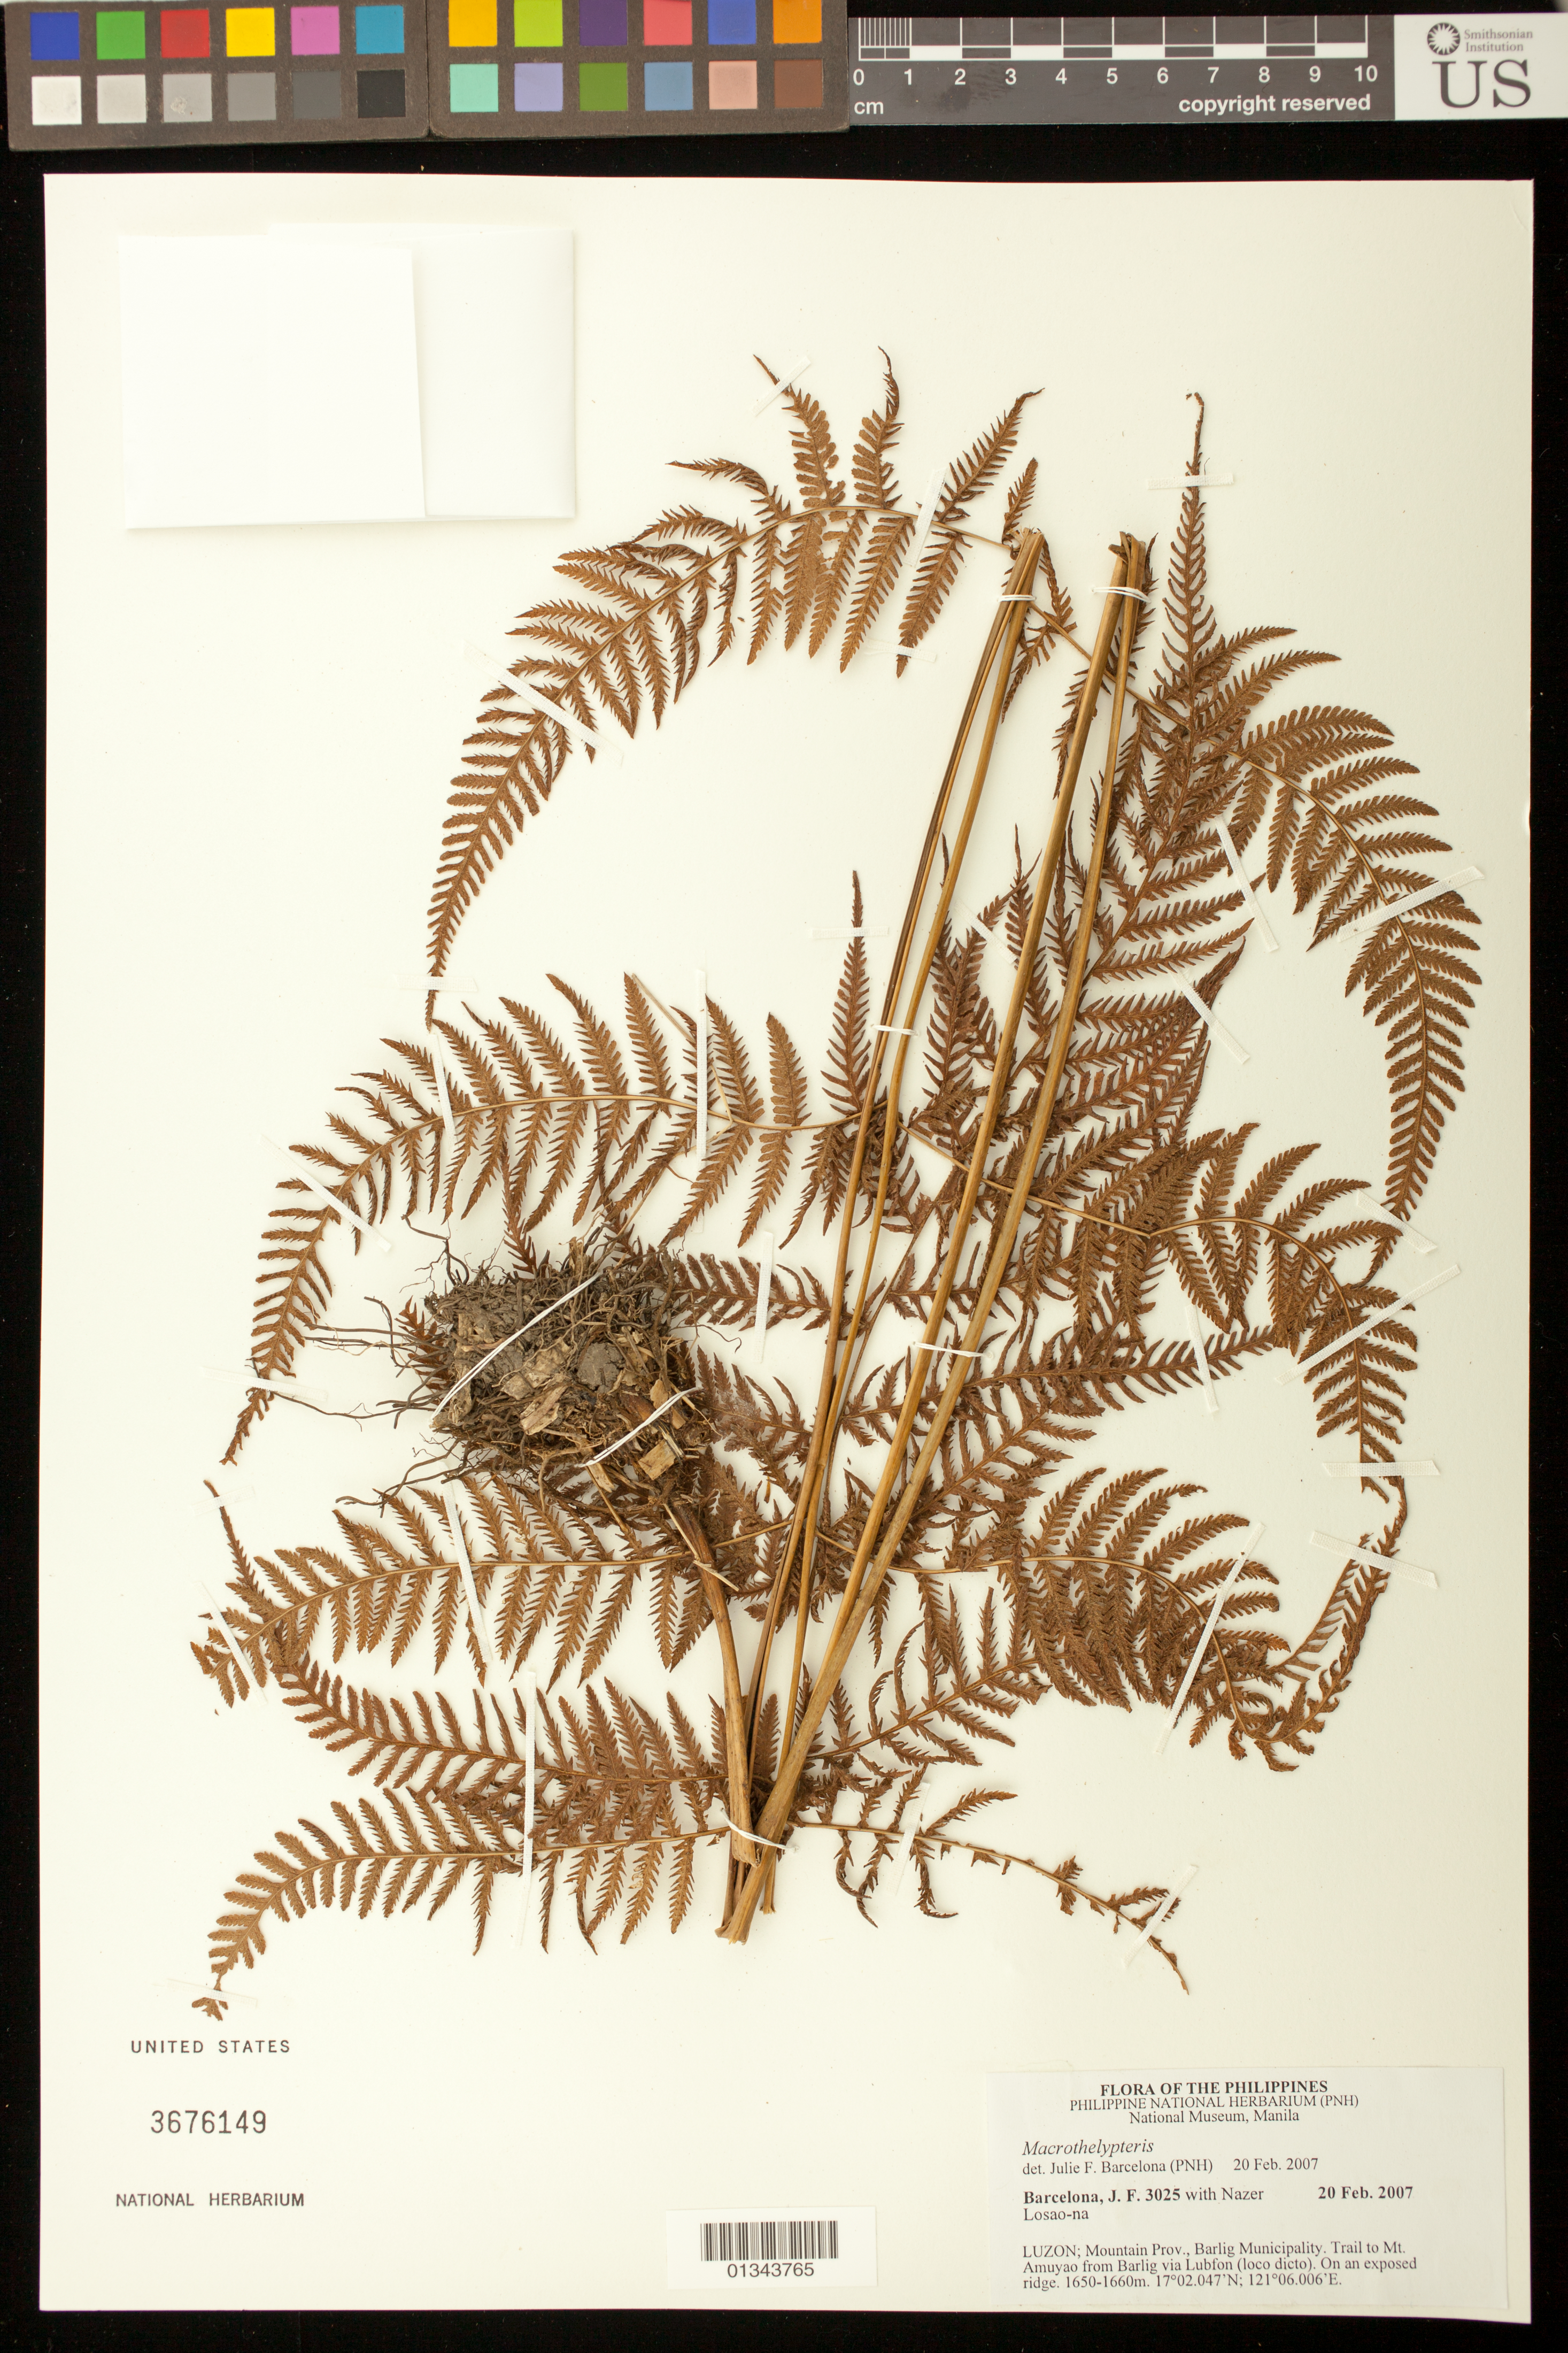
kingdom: Plantae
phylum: Tracheophyta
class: Polypodiopsida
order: Polypodiales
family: Thelypteridaceae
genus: Macrothelypteris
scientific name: Macrothelypteris sp.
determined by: Barcelona, J. F.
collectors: J. F. Barcelona & N. Losao-na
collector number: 3025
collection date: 2007-02-20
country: Philippines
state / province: Central Luzon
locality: Mountain Prov., Barlig Municipality, trail to Mt. Amuyao from Barlig via Lubfon(loc. dicto)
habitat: On an exposed ridge.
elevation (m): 1650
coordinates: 17 02.047 N, 121 06.006 E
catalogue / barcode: US 3676149